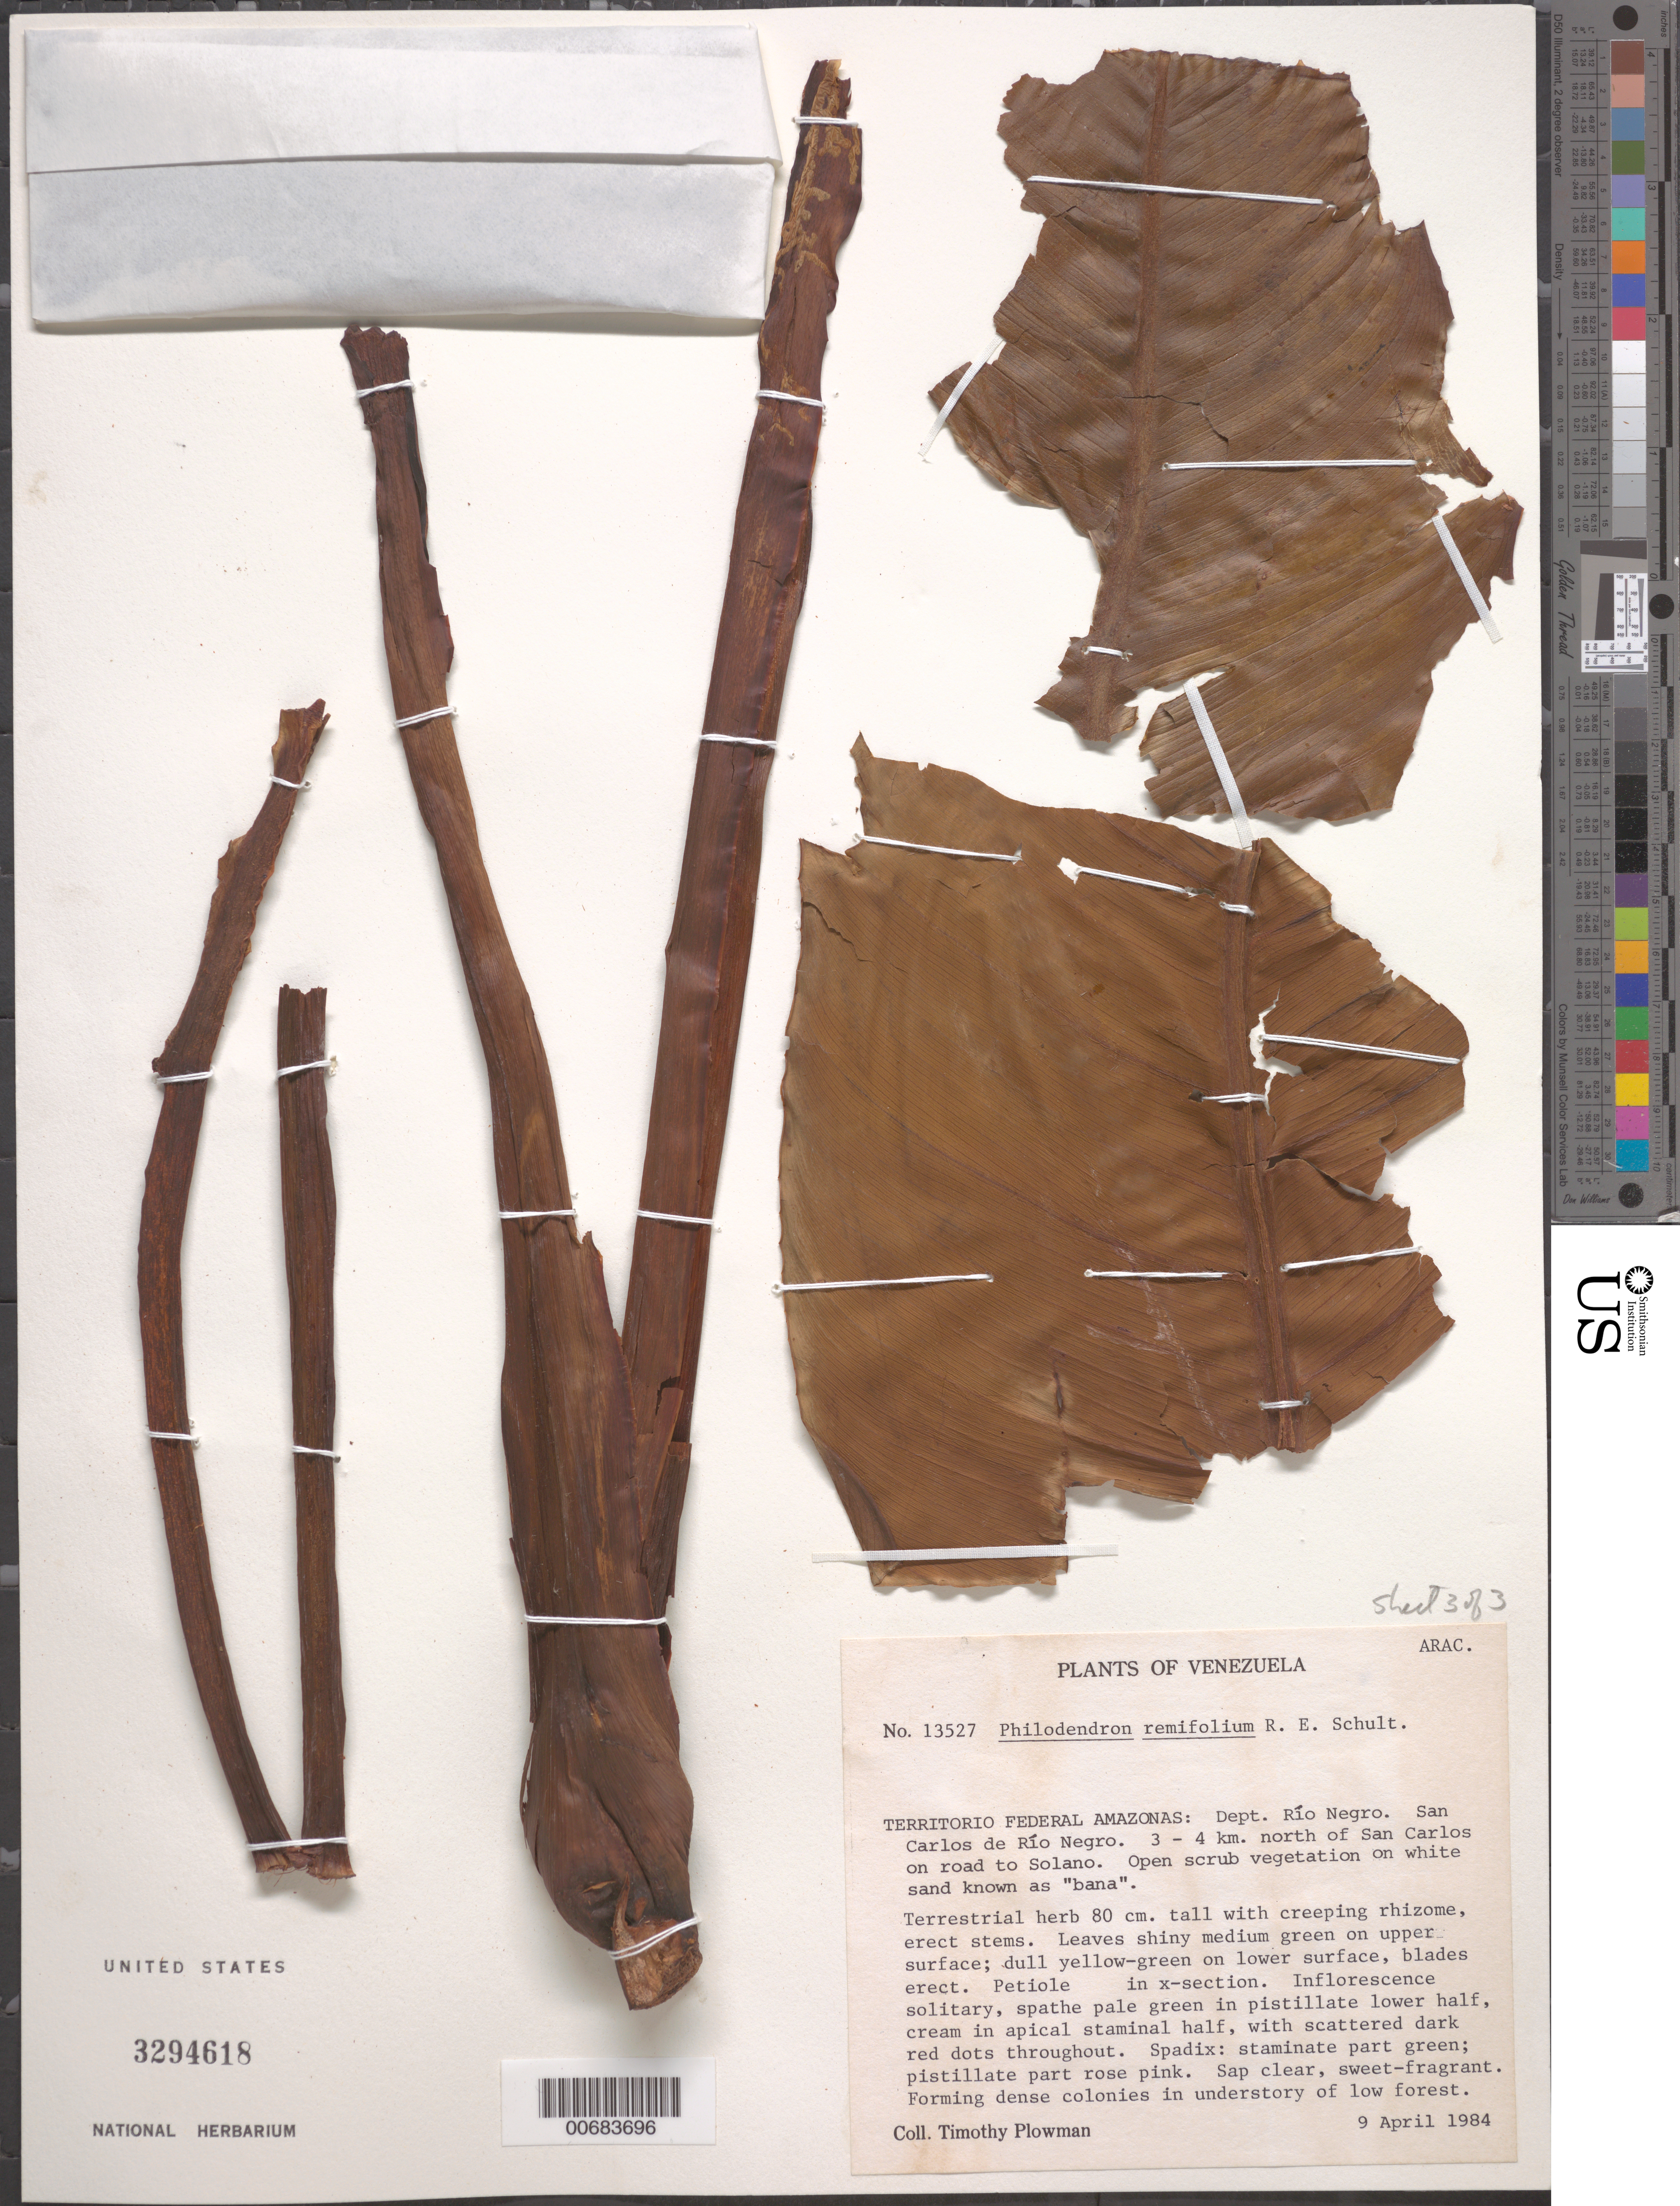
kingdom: Plantae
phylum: Tracheophyta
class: Liliopsida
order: Alismatales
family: Araceae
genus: Philodendron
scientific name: Philodendron remifolium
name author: R.E. Schult.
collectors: T. Plowman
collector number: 13527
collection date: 1984-04-09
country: Venezuela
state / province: Amazonas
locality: Territorio Federal Amazonas: Dept. Río Negro. San Carlos de Río Negro. 3-4 km. north of San Carlos on road to Solano.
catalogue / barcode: US 3294618